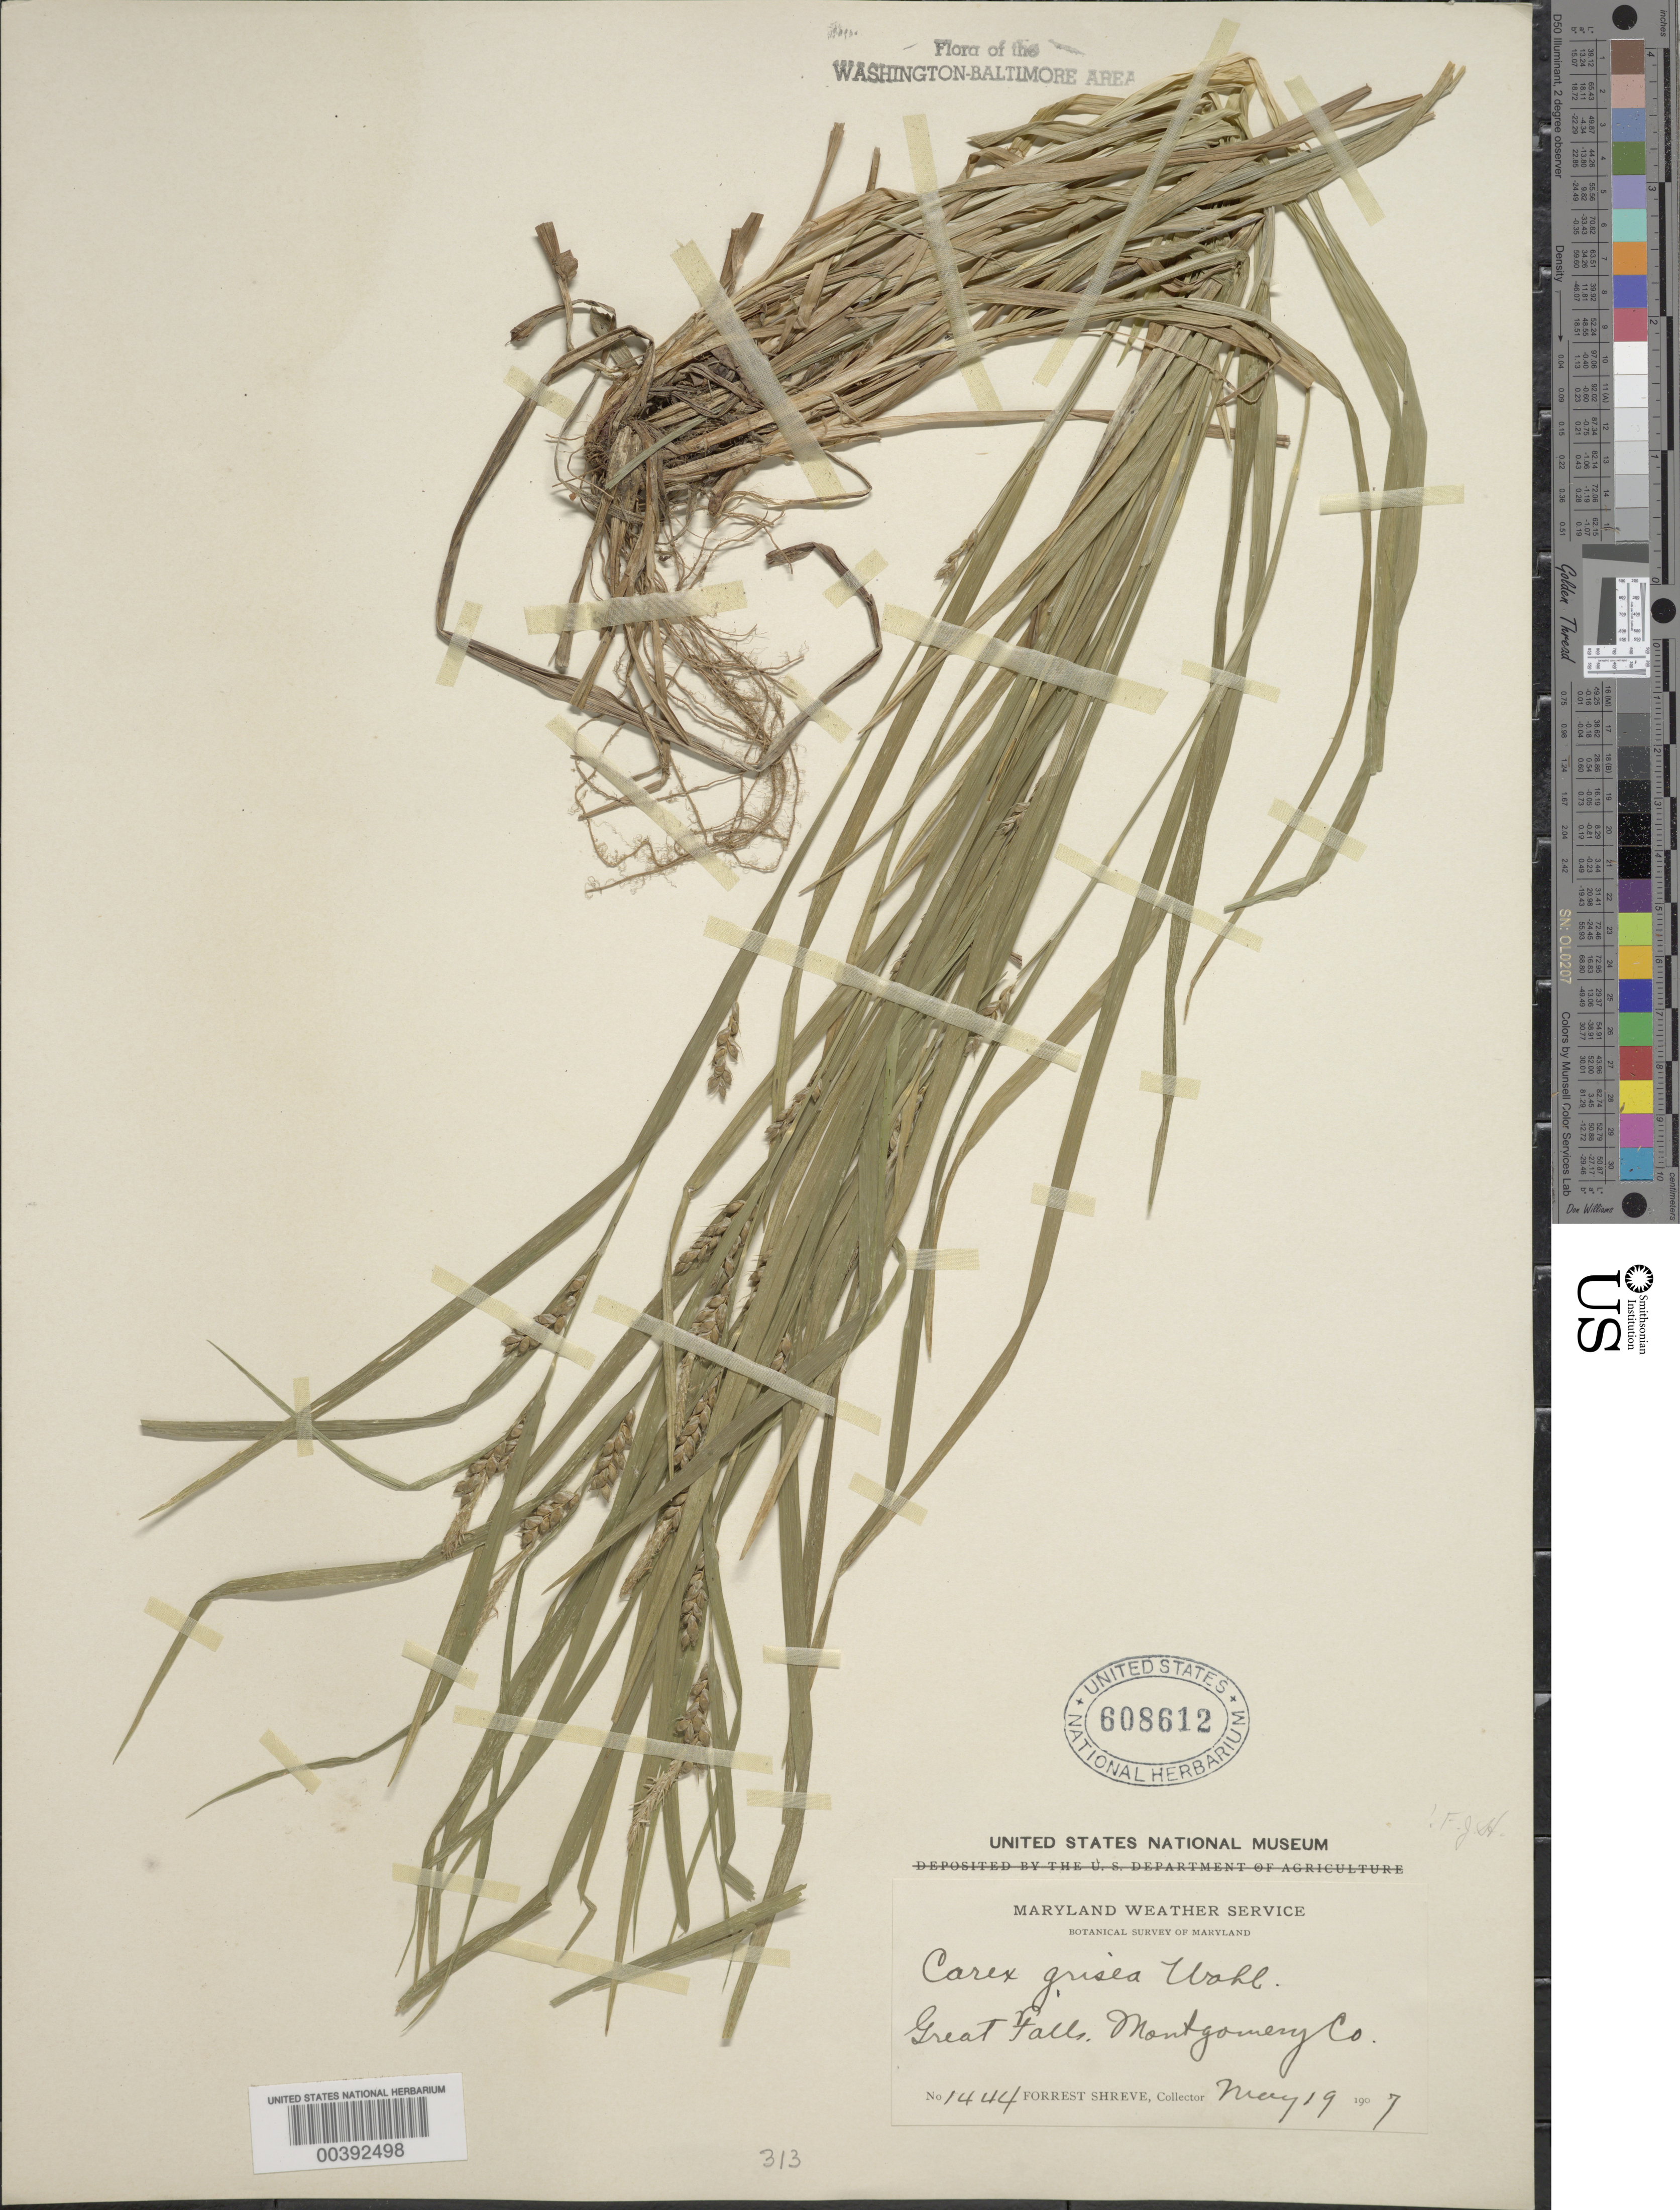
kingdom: Plantae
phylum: Tracheophyta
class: Liliopsida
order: Poales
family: Cyperaceae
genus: Carex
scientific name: Carex grisea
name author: Wahlenb.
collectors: H. Shreve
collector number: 1444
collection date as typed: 19 May 1907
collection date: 1907-05-19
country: United States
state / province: Maryland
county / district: Montgomery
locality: Great Falls C. & O. Canal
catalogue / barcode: US 608612